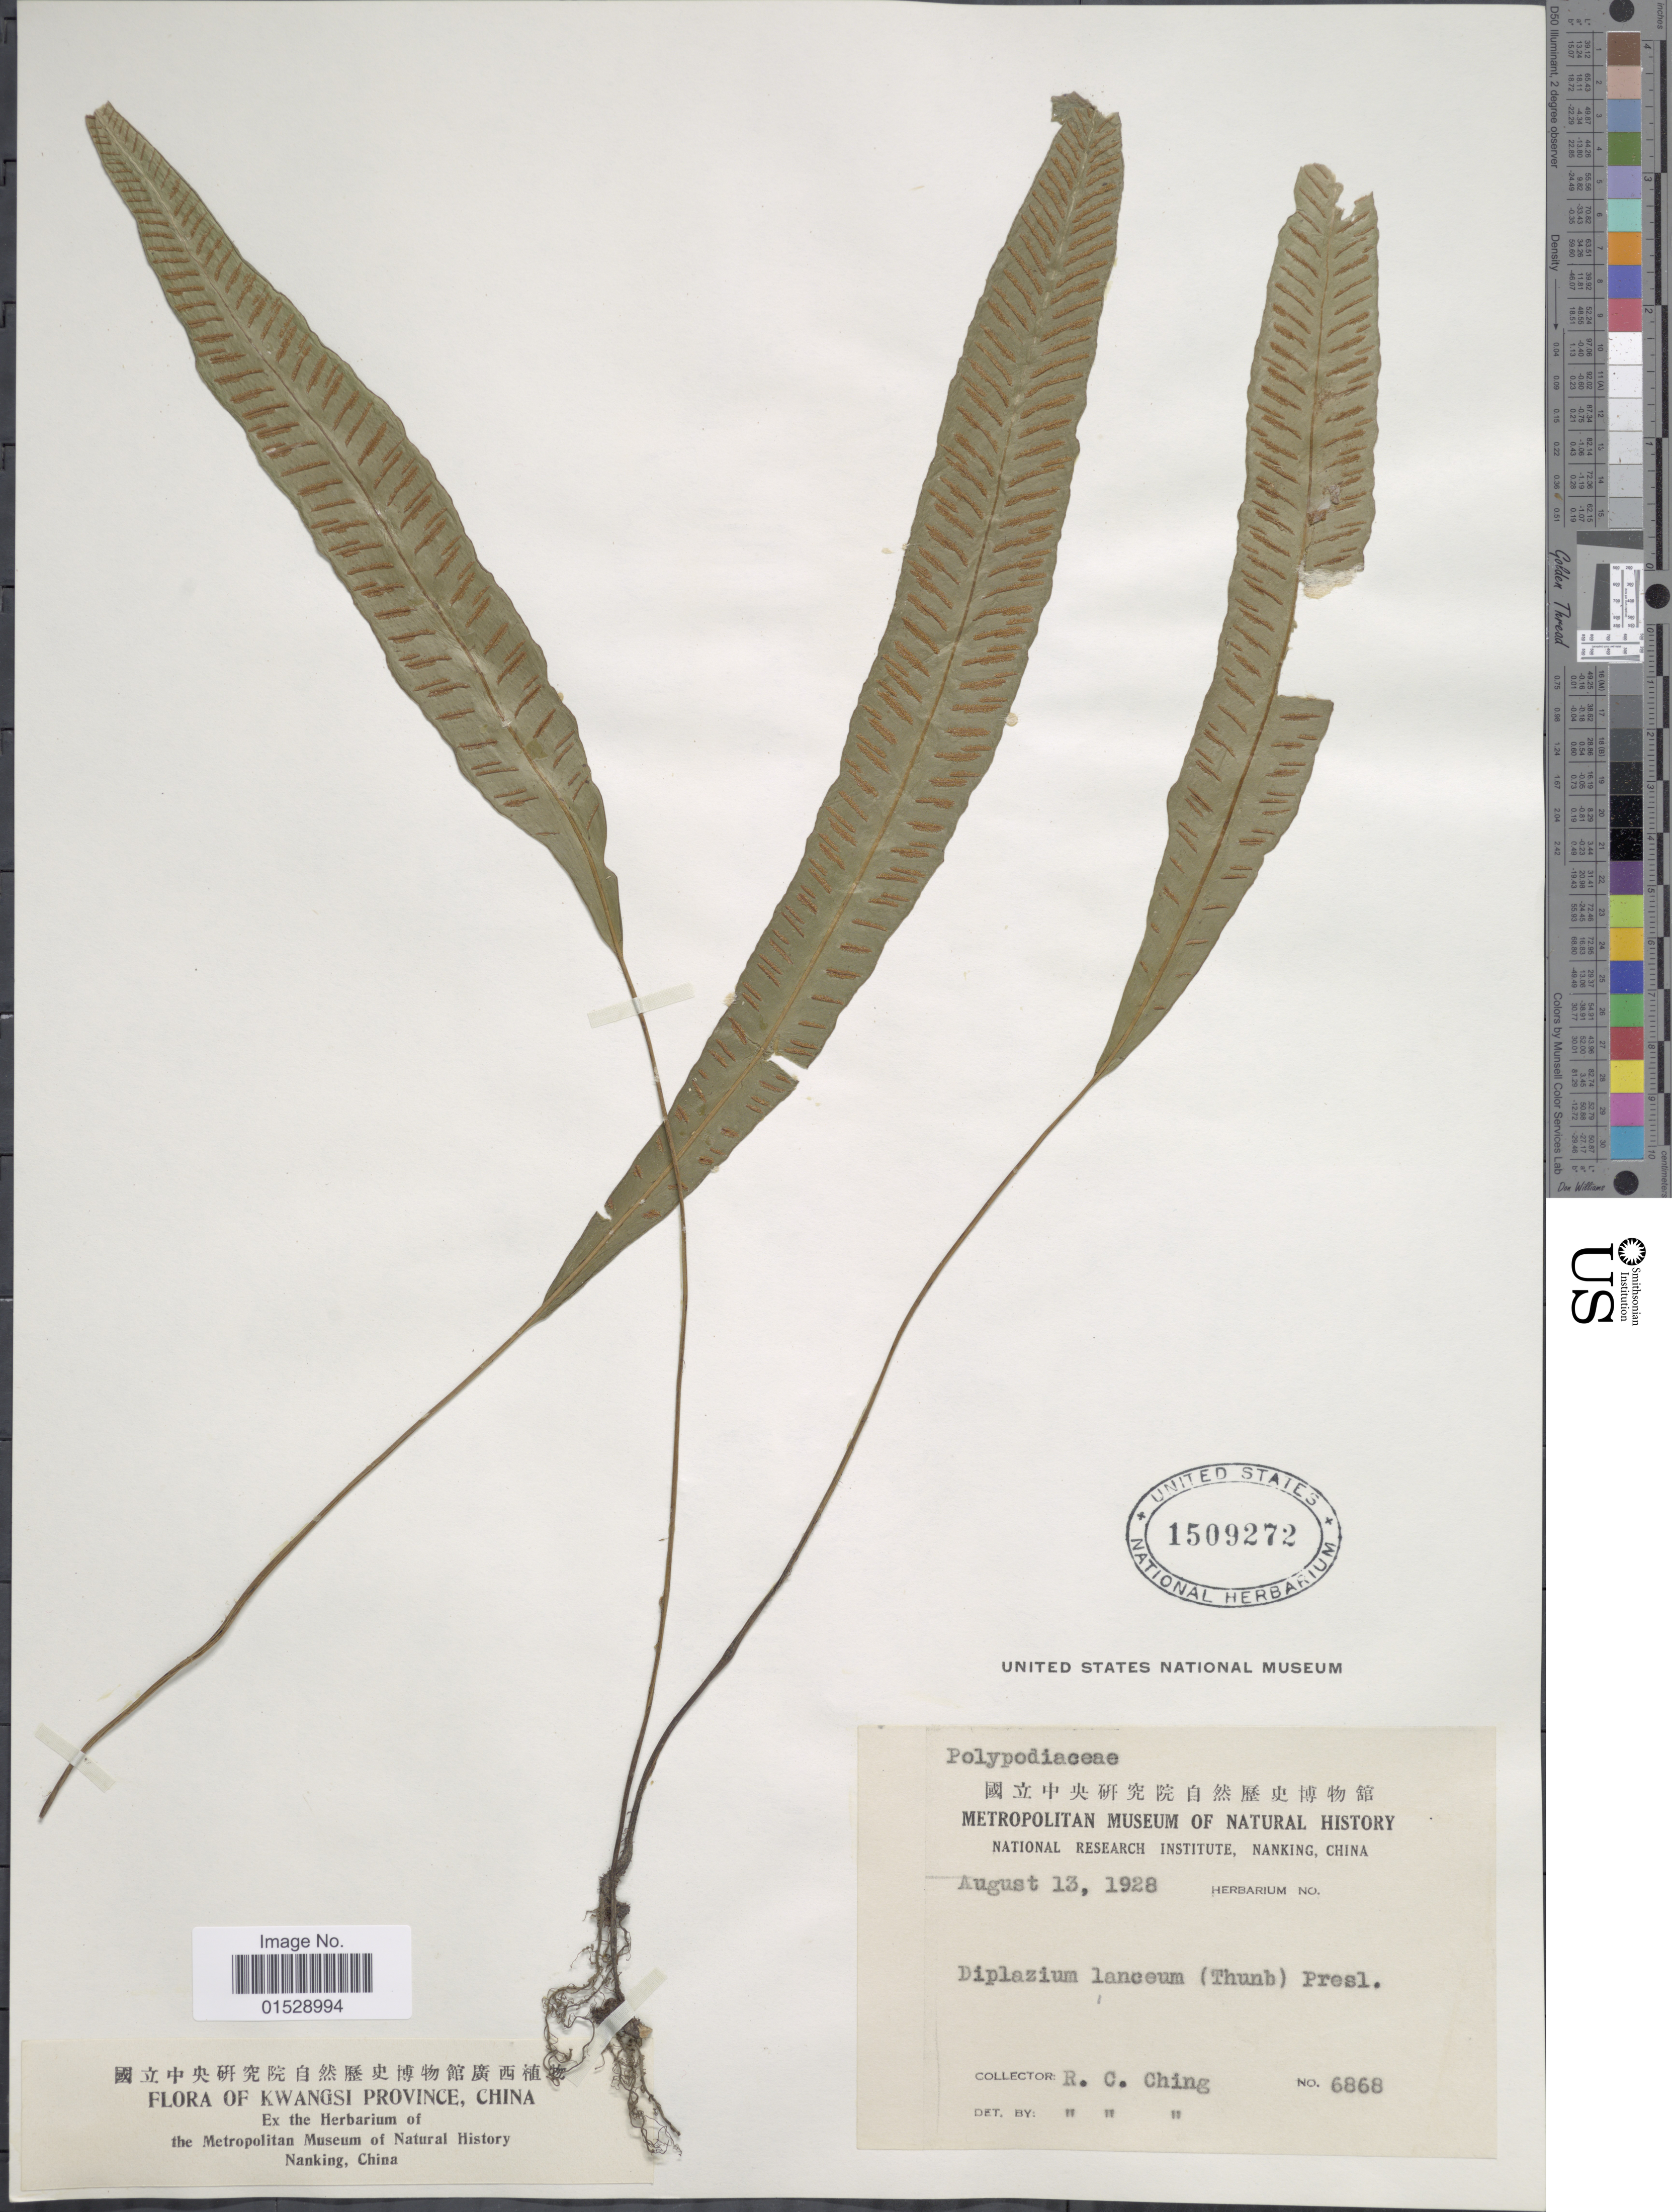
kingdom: Plantae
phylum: Tracheophyta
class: Polypodiopsida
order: Polypodiales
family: Athyriaceae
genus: Deparia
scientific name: Deparia lancea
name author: (Thunb.) Fraser-Jenk.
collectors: R. C. Ching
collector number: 6868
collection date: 1928-08-12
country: China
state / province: Guangxi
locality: Kwangsi Province, China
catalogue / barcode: US 1509272